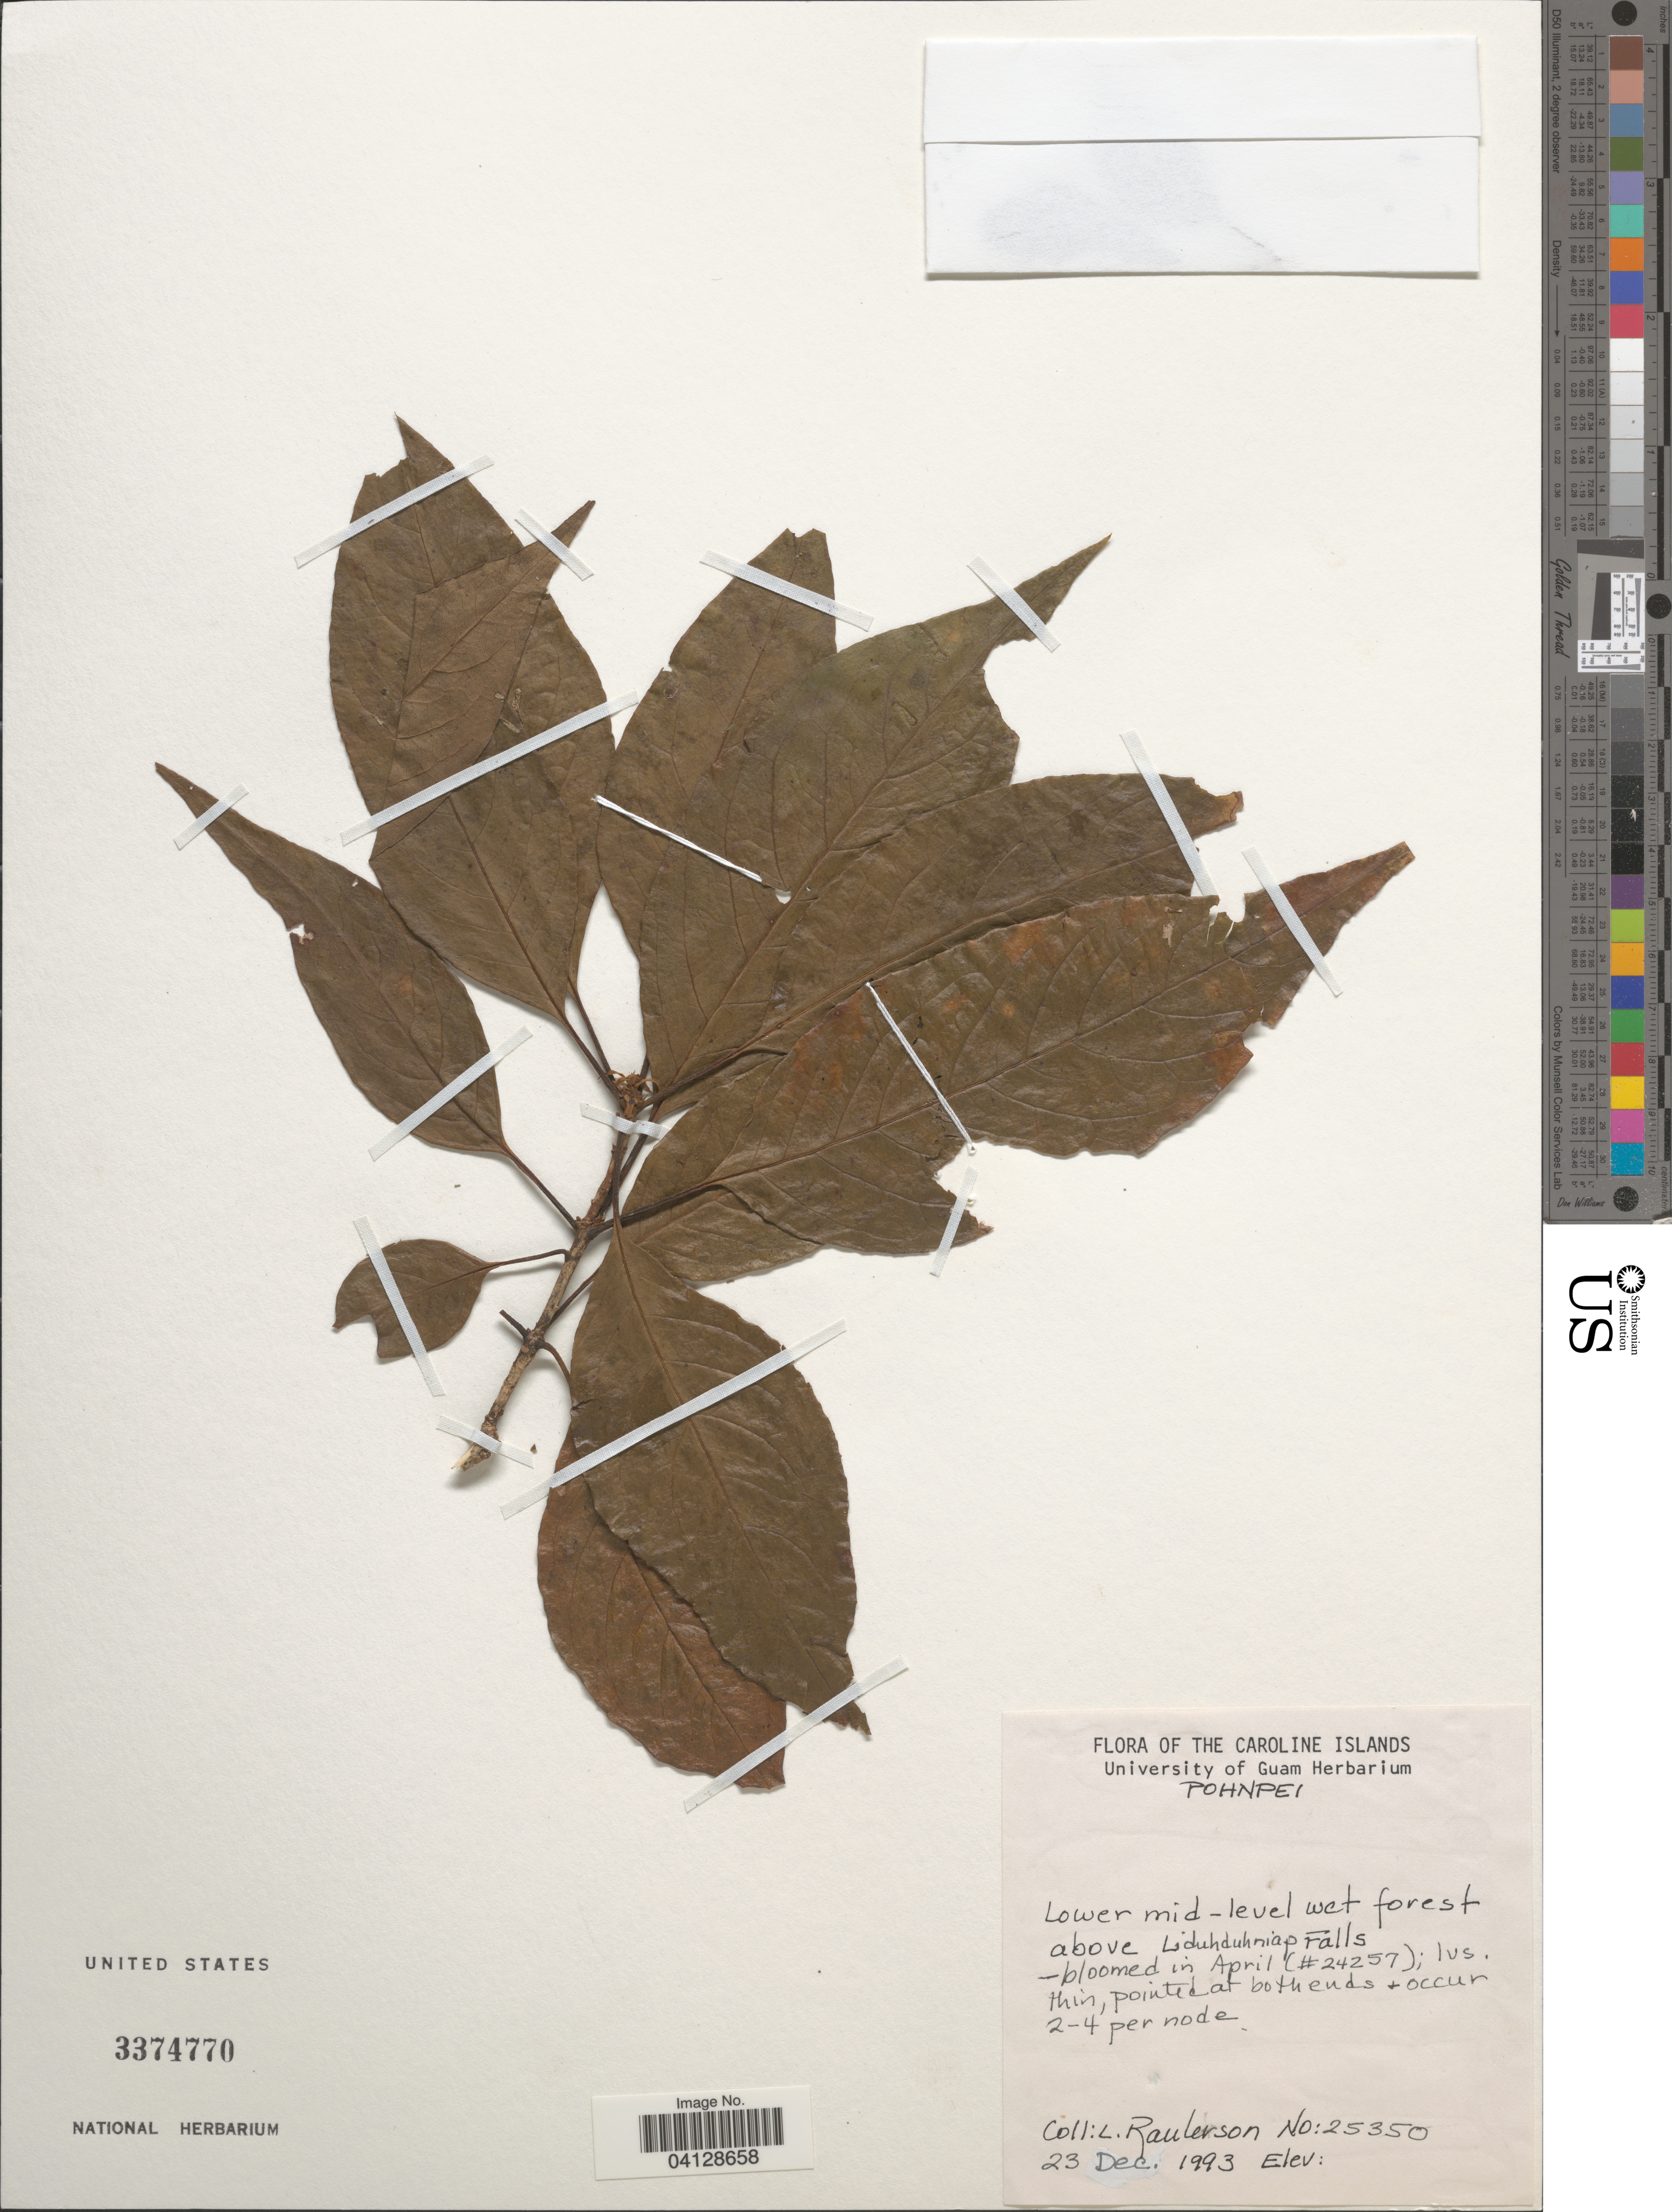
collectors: L. Raulerson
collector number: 25350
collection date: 1993-12-23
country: Micronesia, Federated States of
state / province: Pohnpei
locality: Caroline Islands. Lower mid-level wet forest above Liduhduhniap Falls.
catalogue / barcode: US 3374770